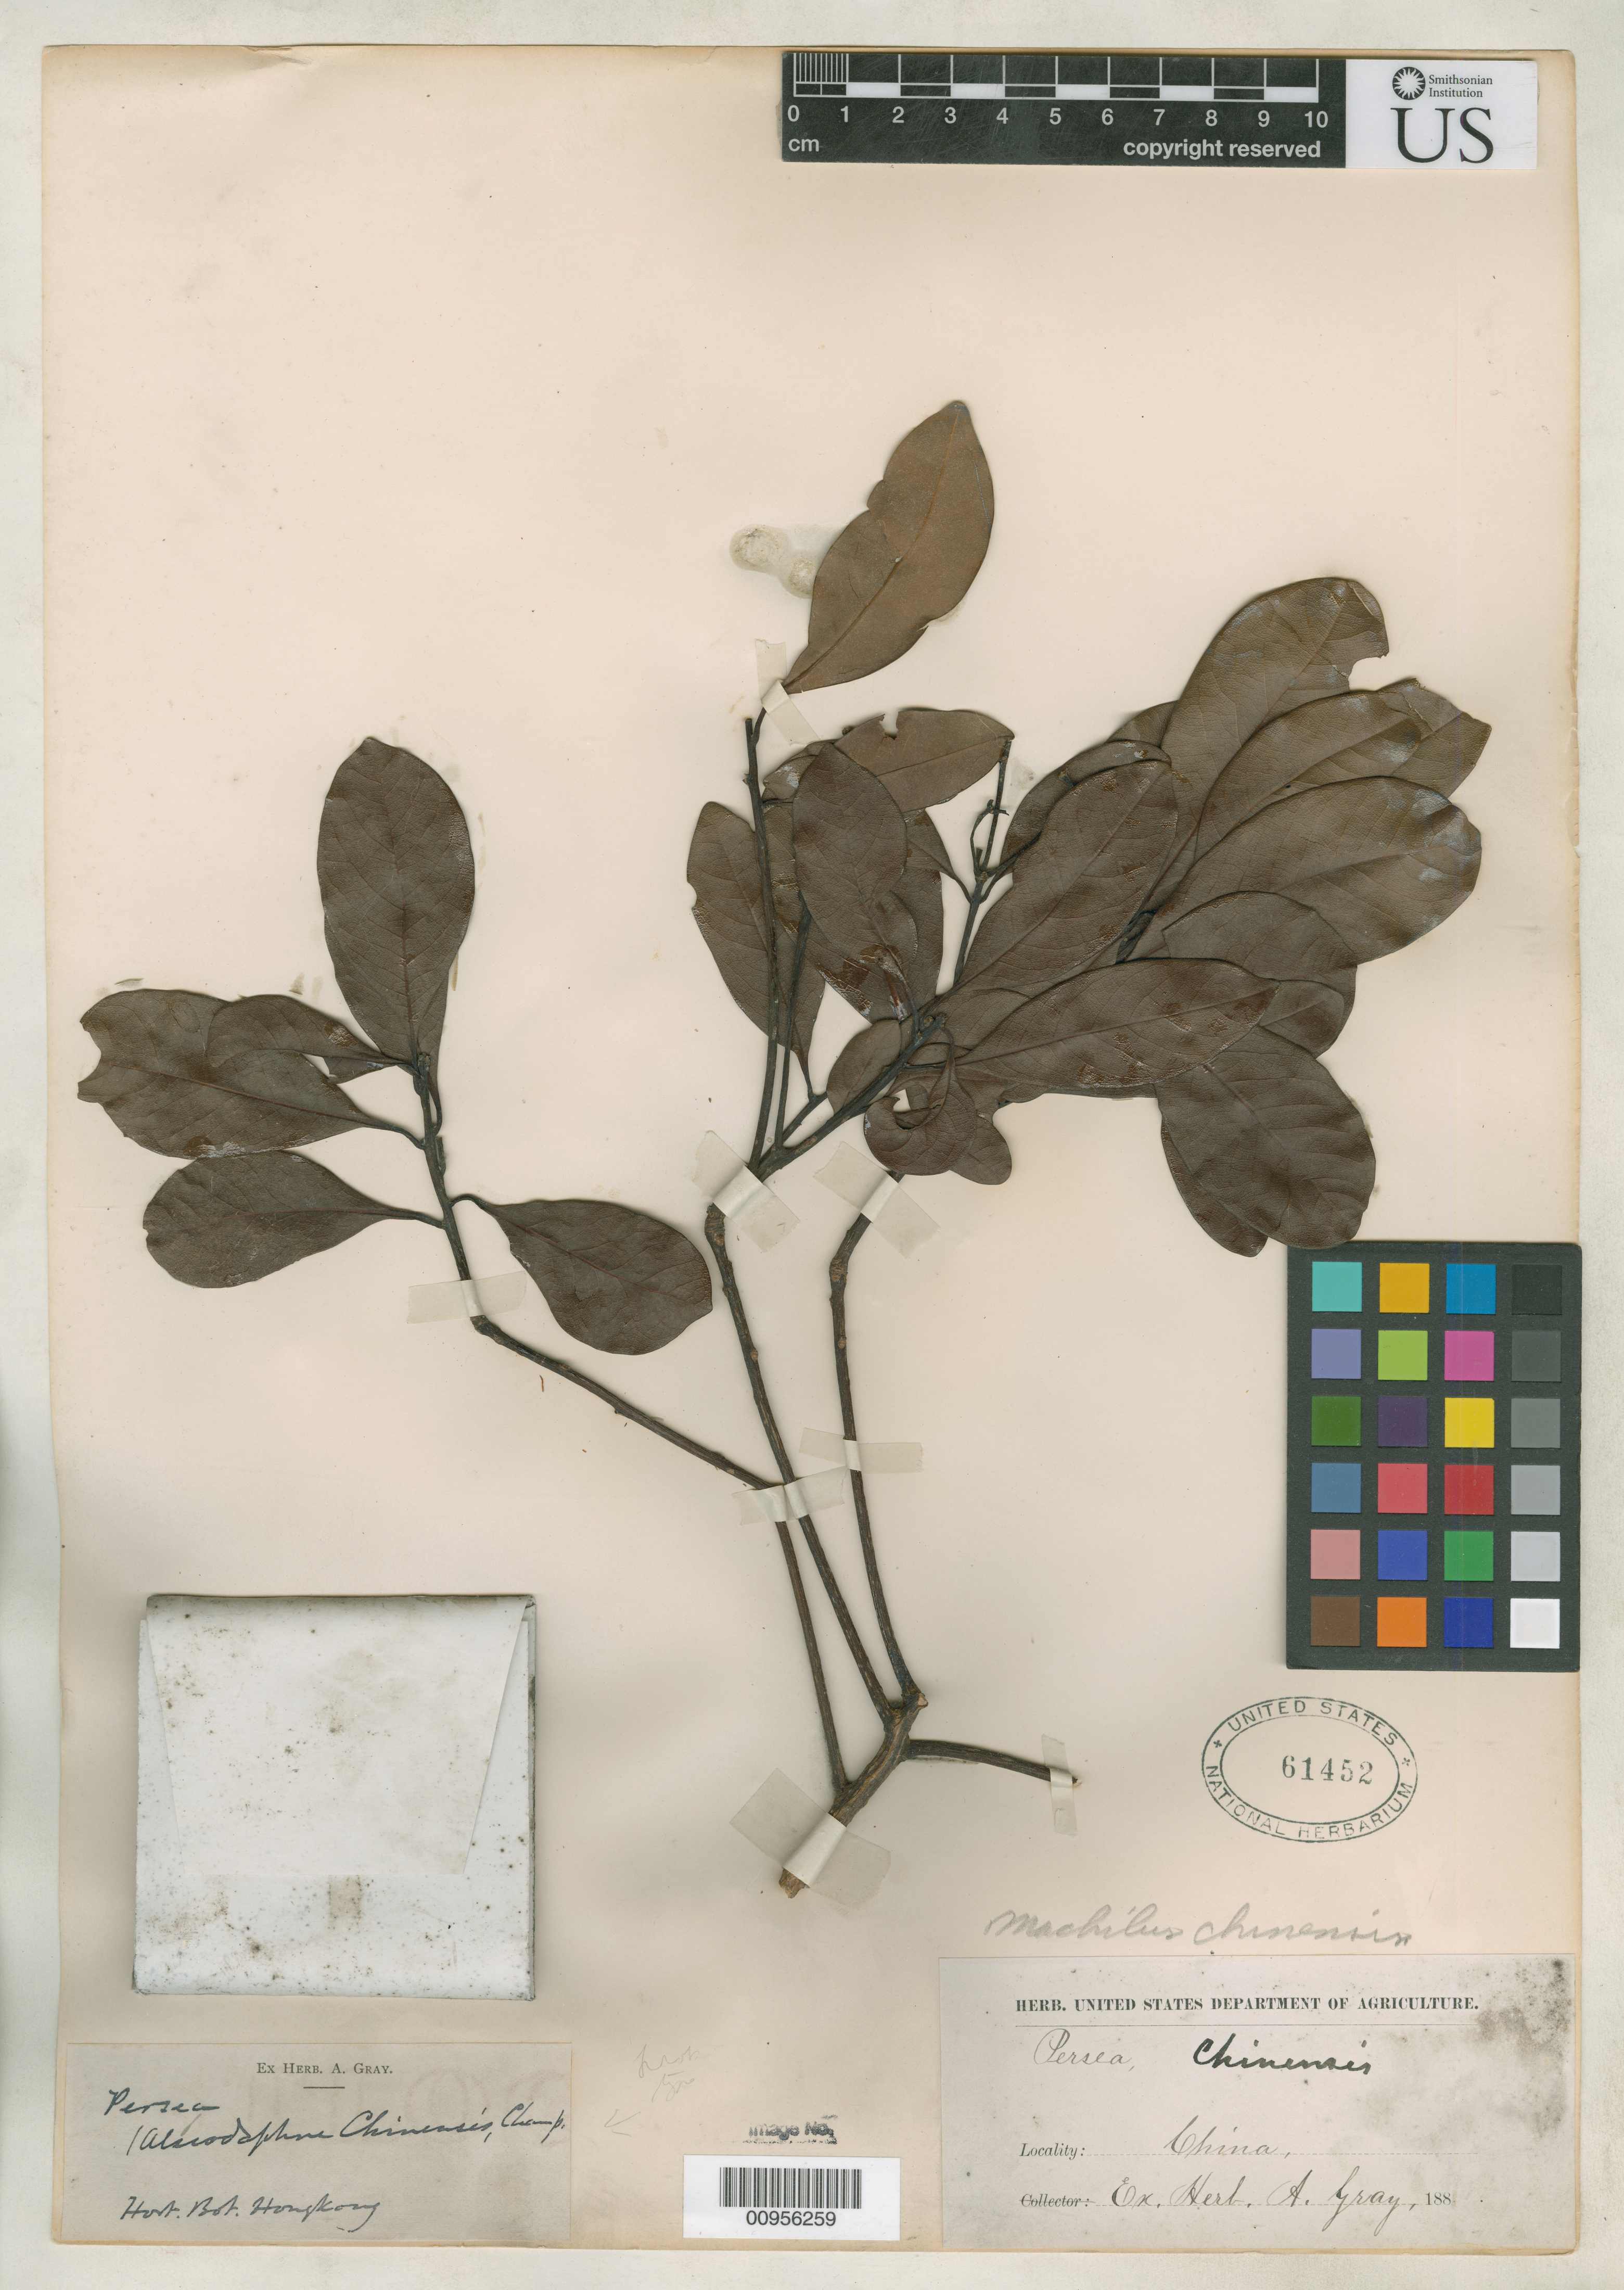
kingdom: Plantae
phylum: Tracheophyta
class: Magnoliopsida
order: Laurales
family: Lauraceae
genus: Alseodaphne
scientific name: Alseodaphne chinensis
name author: Champ. ex Benth.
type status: Possible Type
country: China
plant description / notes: Specimen ex Herb. A. Gray, "Hort. Bot. Hongkong". Type collection is Champion s.n. from Hong Kong, "Near the Waterfall in the Happy Valley".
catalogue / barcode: US 61452